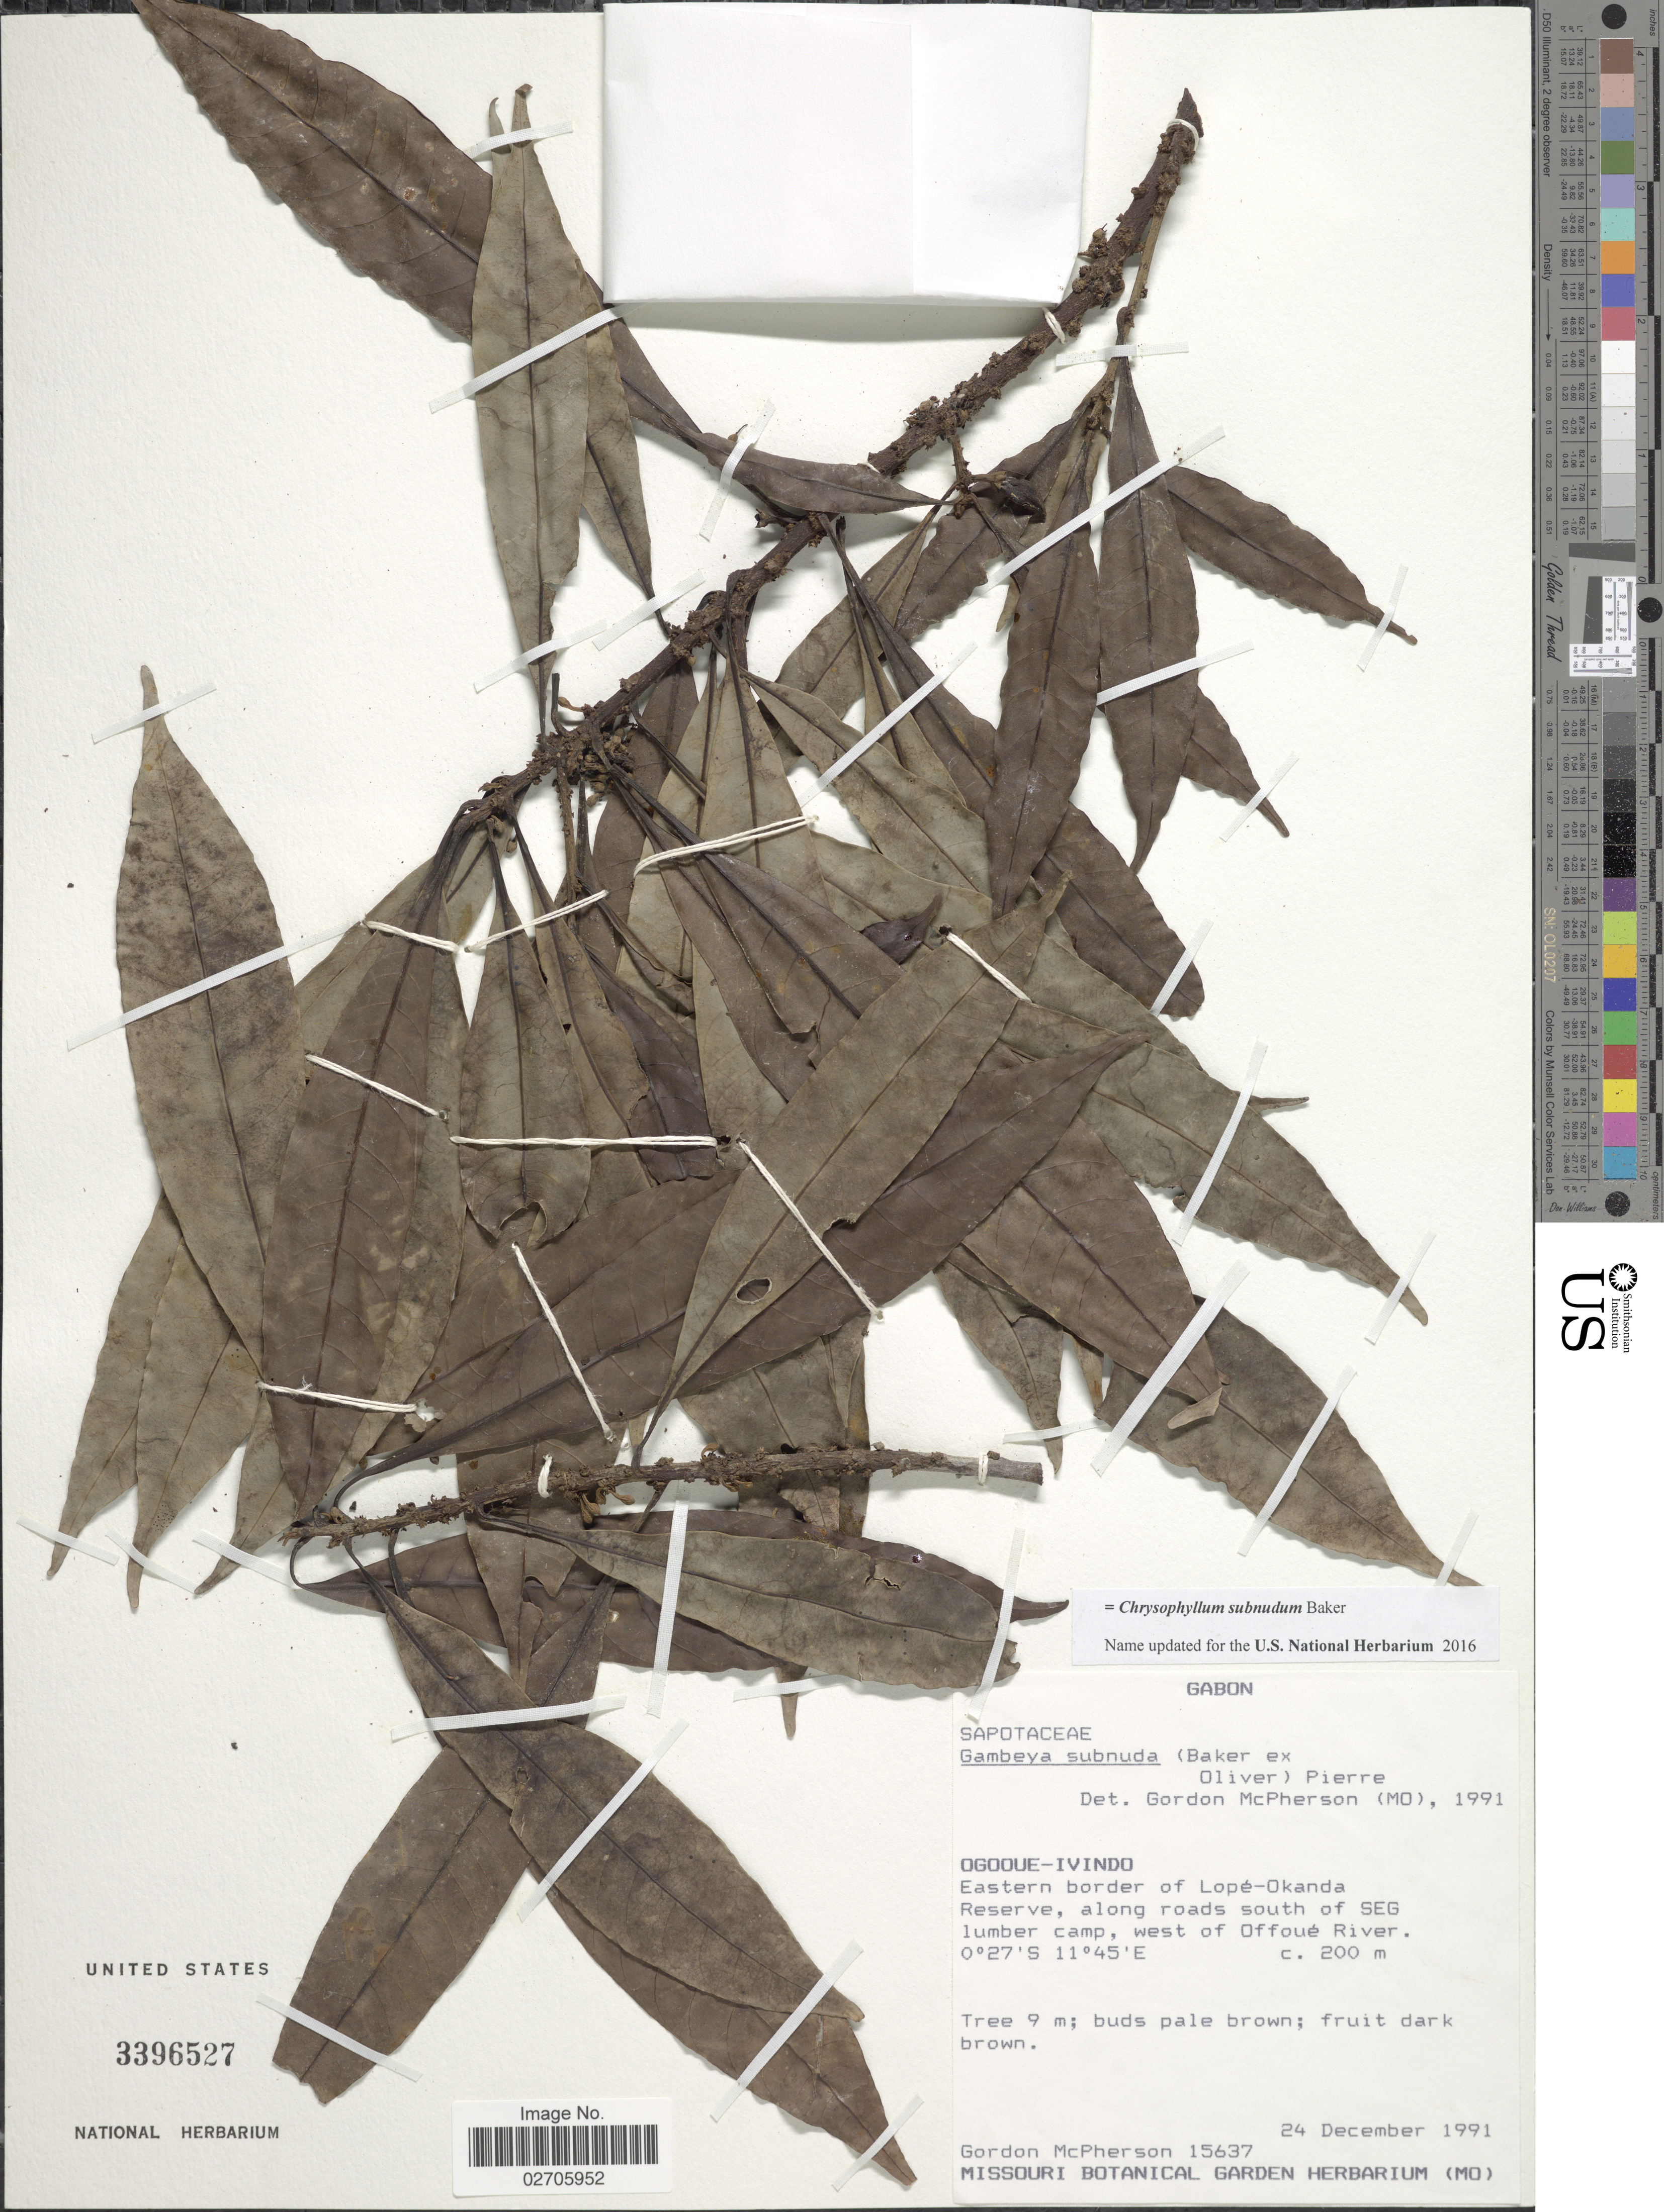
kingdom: Plantae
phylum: Tracheophyta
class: Magnoliopsida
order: Ericales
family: Sapotaceae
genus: Chrysophyllum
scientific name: Chrysophyllum subnudum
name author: Baker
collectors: G. D. McPherson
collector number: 15637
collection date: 1991-12-24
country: Gabon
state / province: Ogooue-Ivindo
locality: Eastern border of Lopé-Okanda Reserve, along roads south of SEG lumber camp, west of Offoué River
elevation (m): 200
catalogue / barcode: US 3396527